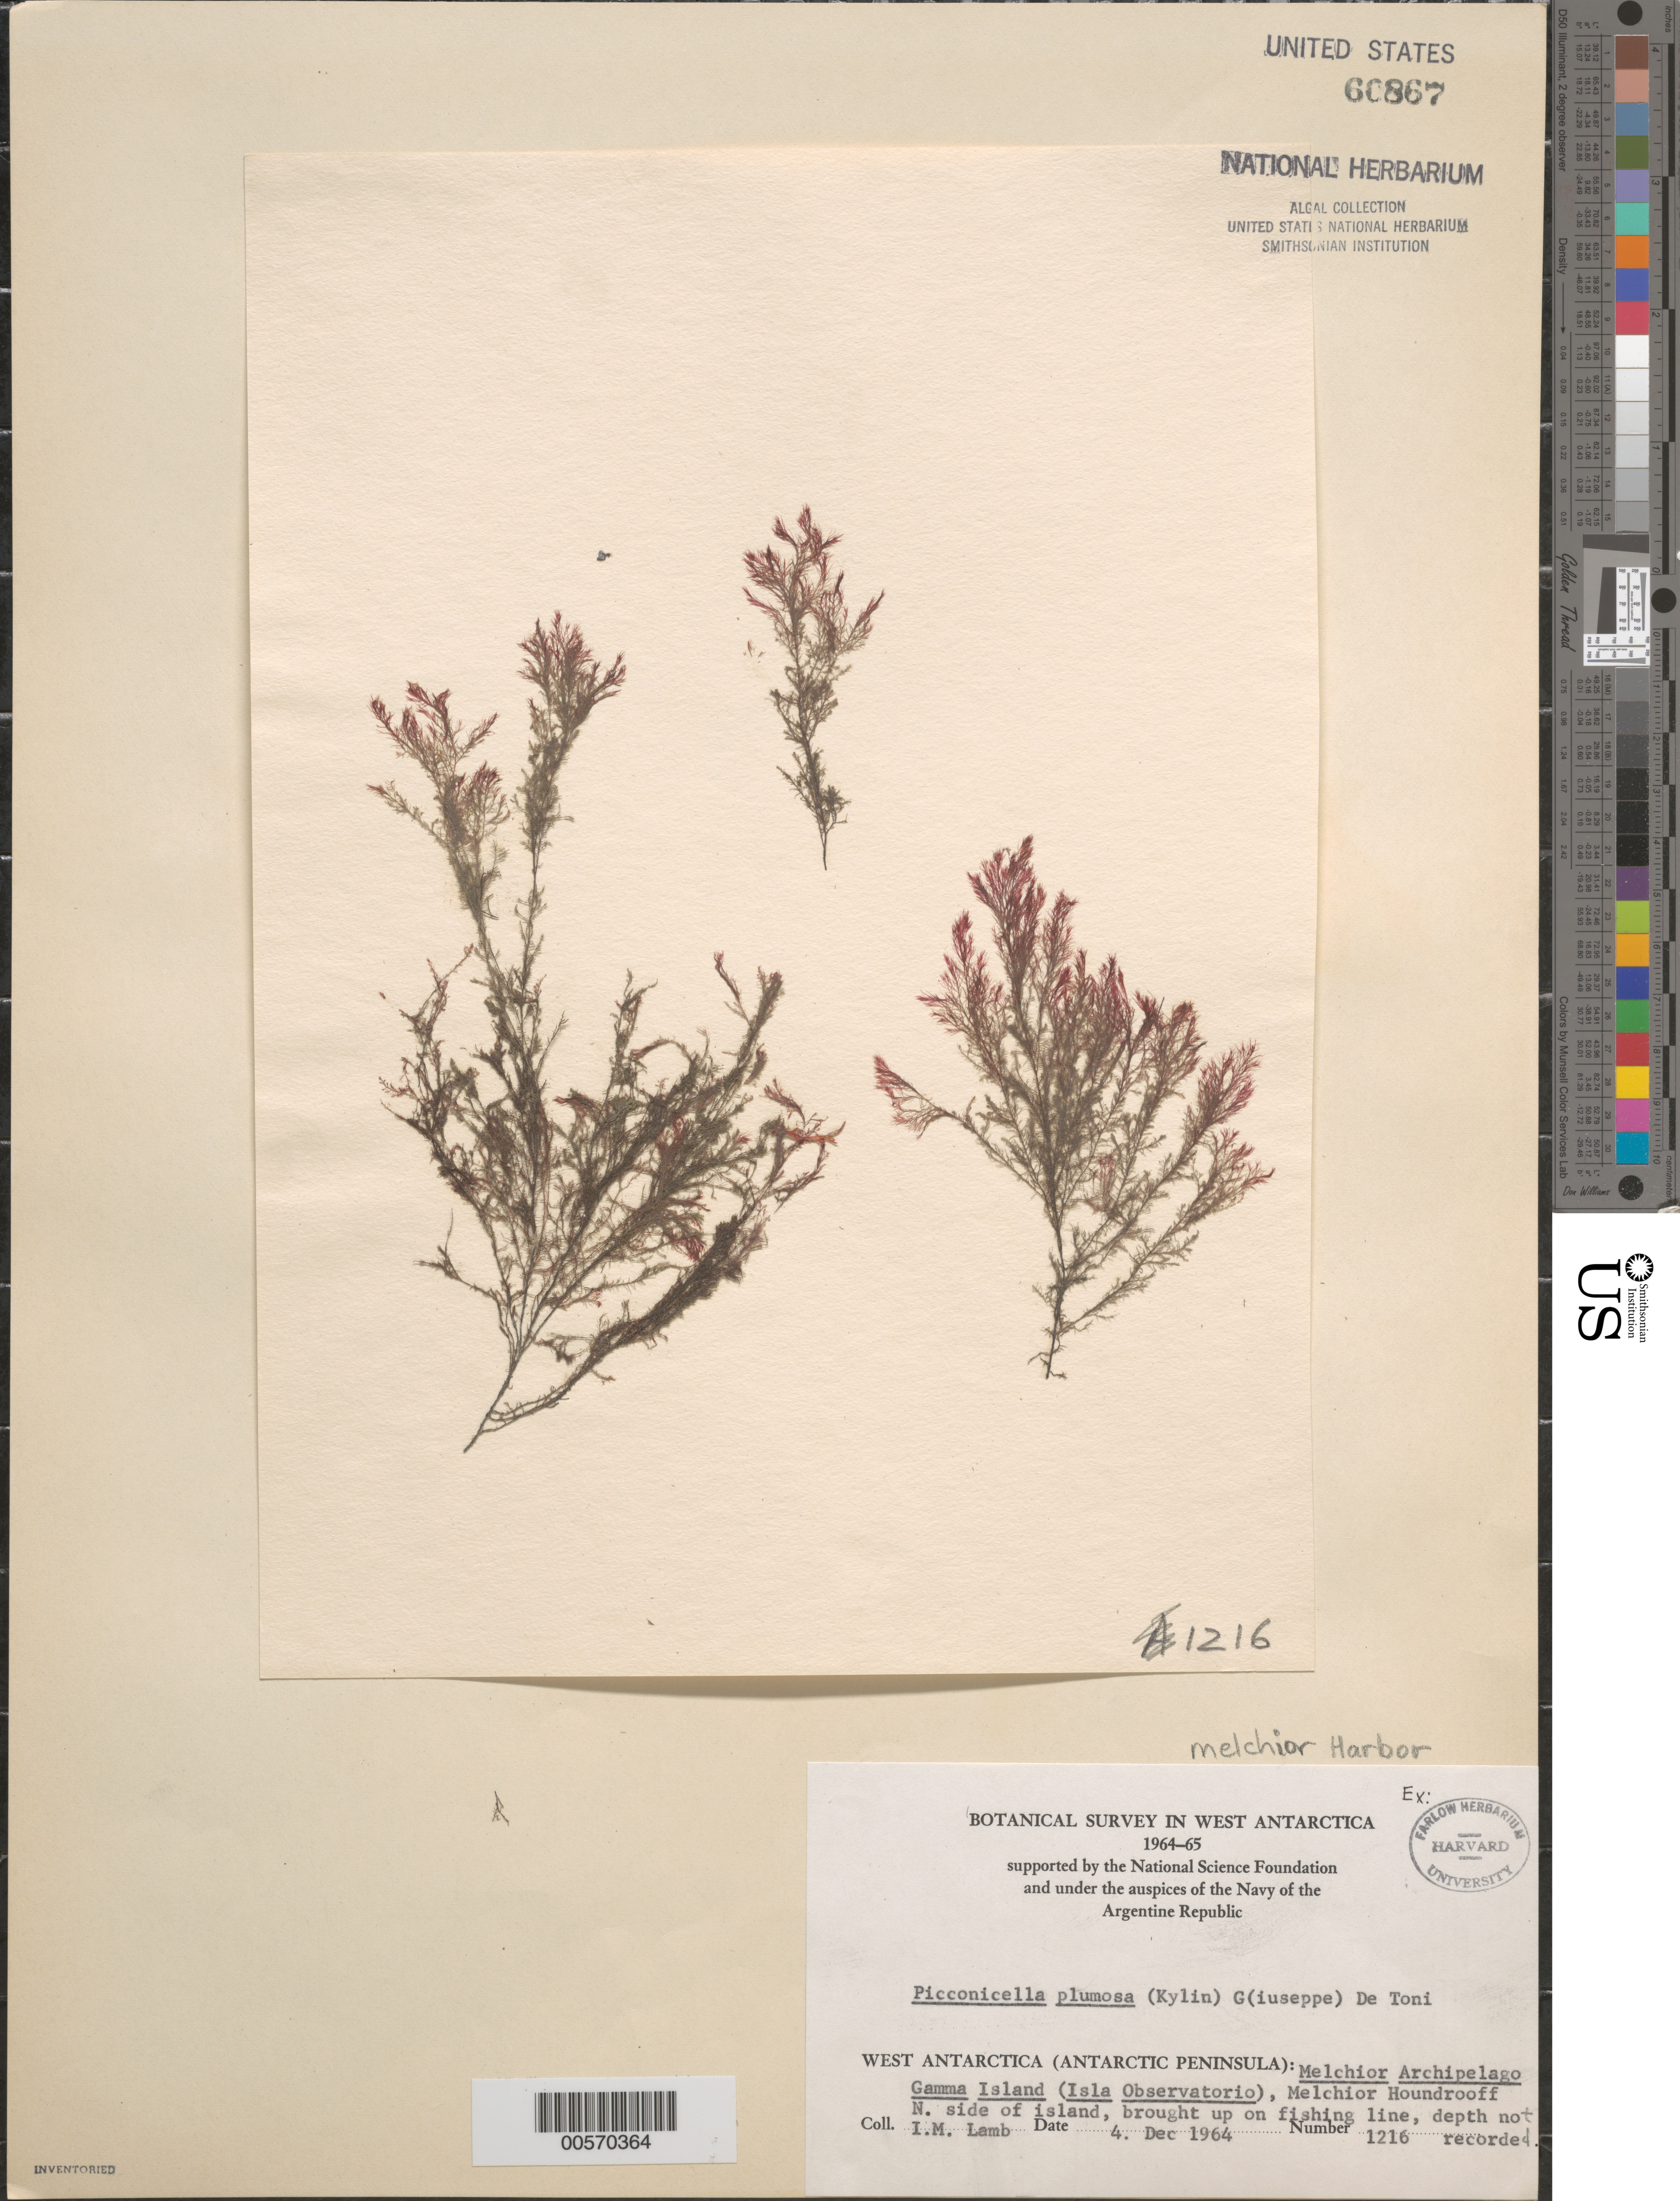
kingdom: Plantae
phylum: Rhodophyta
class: Florideophyceae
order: Ceramiales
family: Rhodomelaceae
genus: Picconiella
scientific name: Picconiella plumosa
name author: (Kylin) De Toni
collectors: I. M. Lamb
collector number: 1216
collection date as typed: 04 Dec 1964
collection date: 1964-12-04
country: Antarctica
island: Gamma Island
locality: Melchior Harbor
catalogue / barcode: US 60867